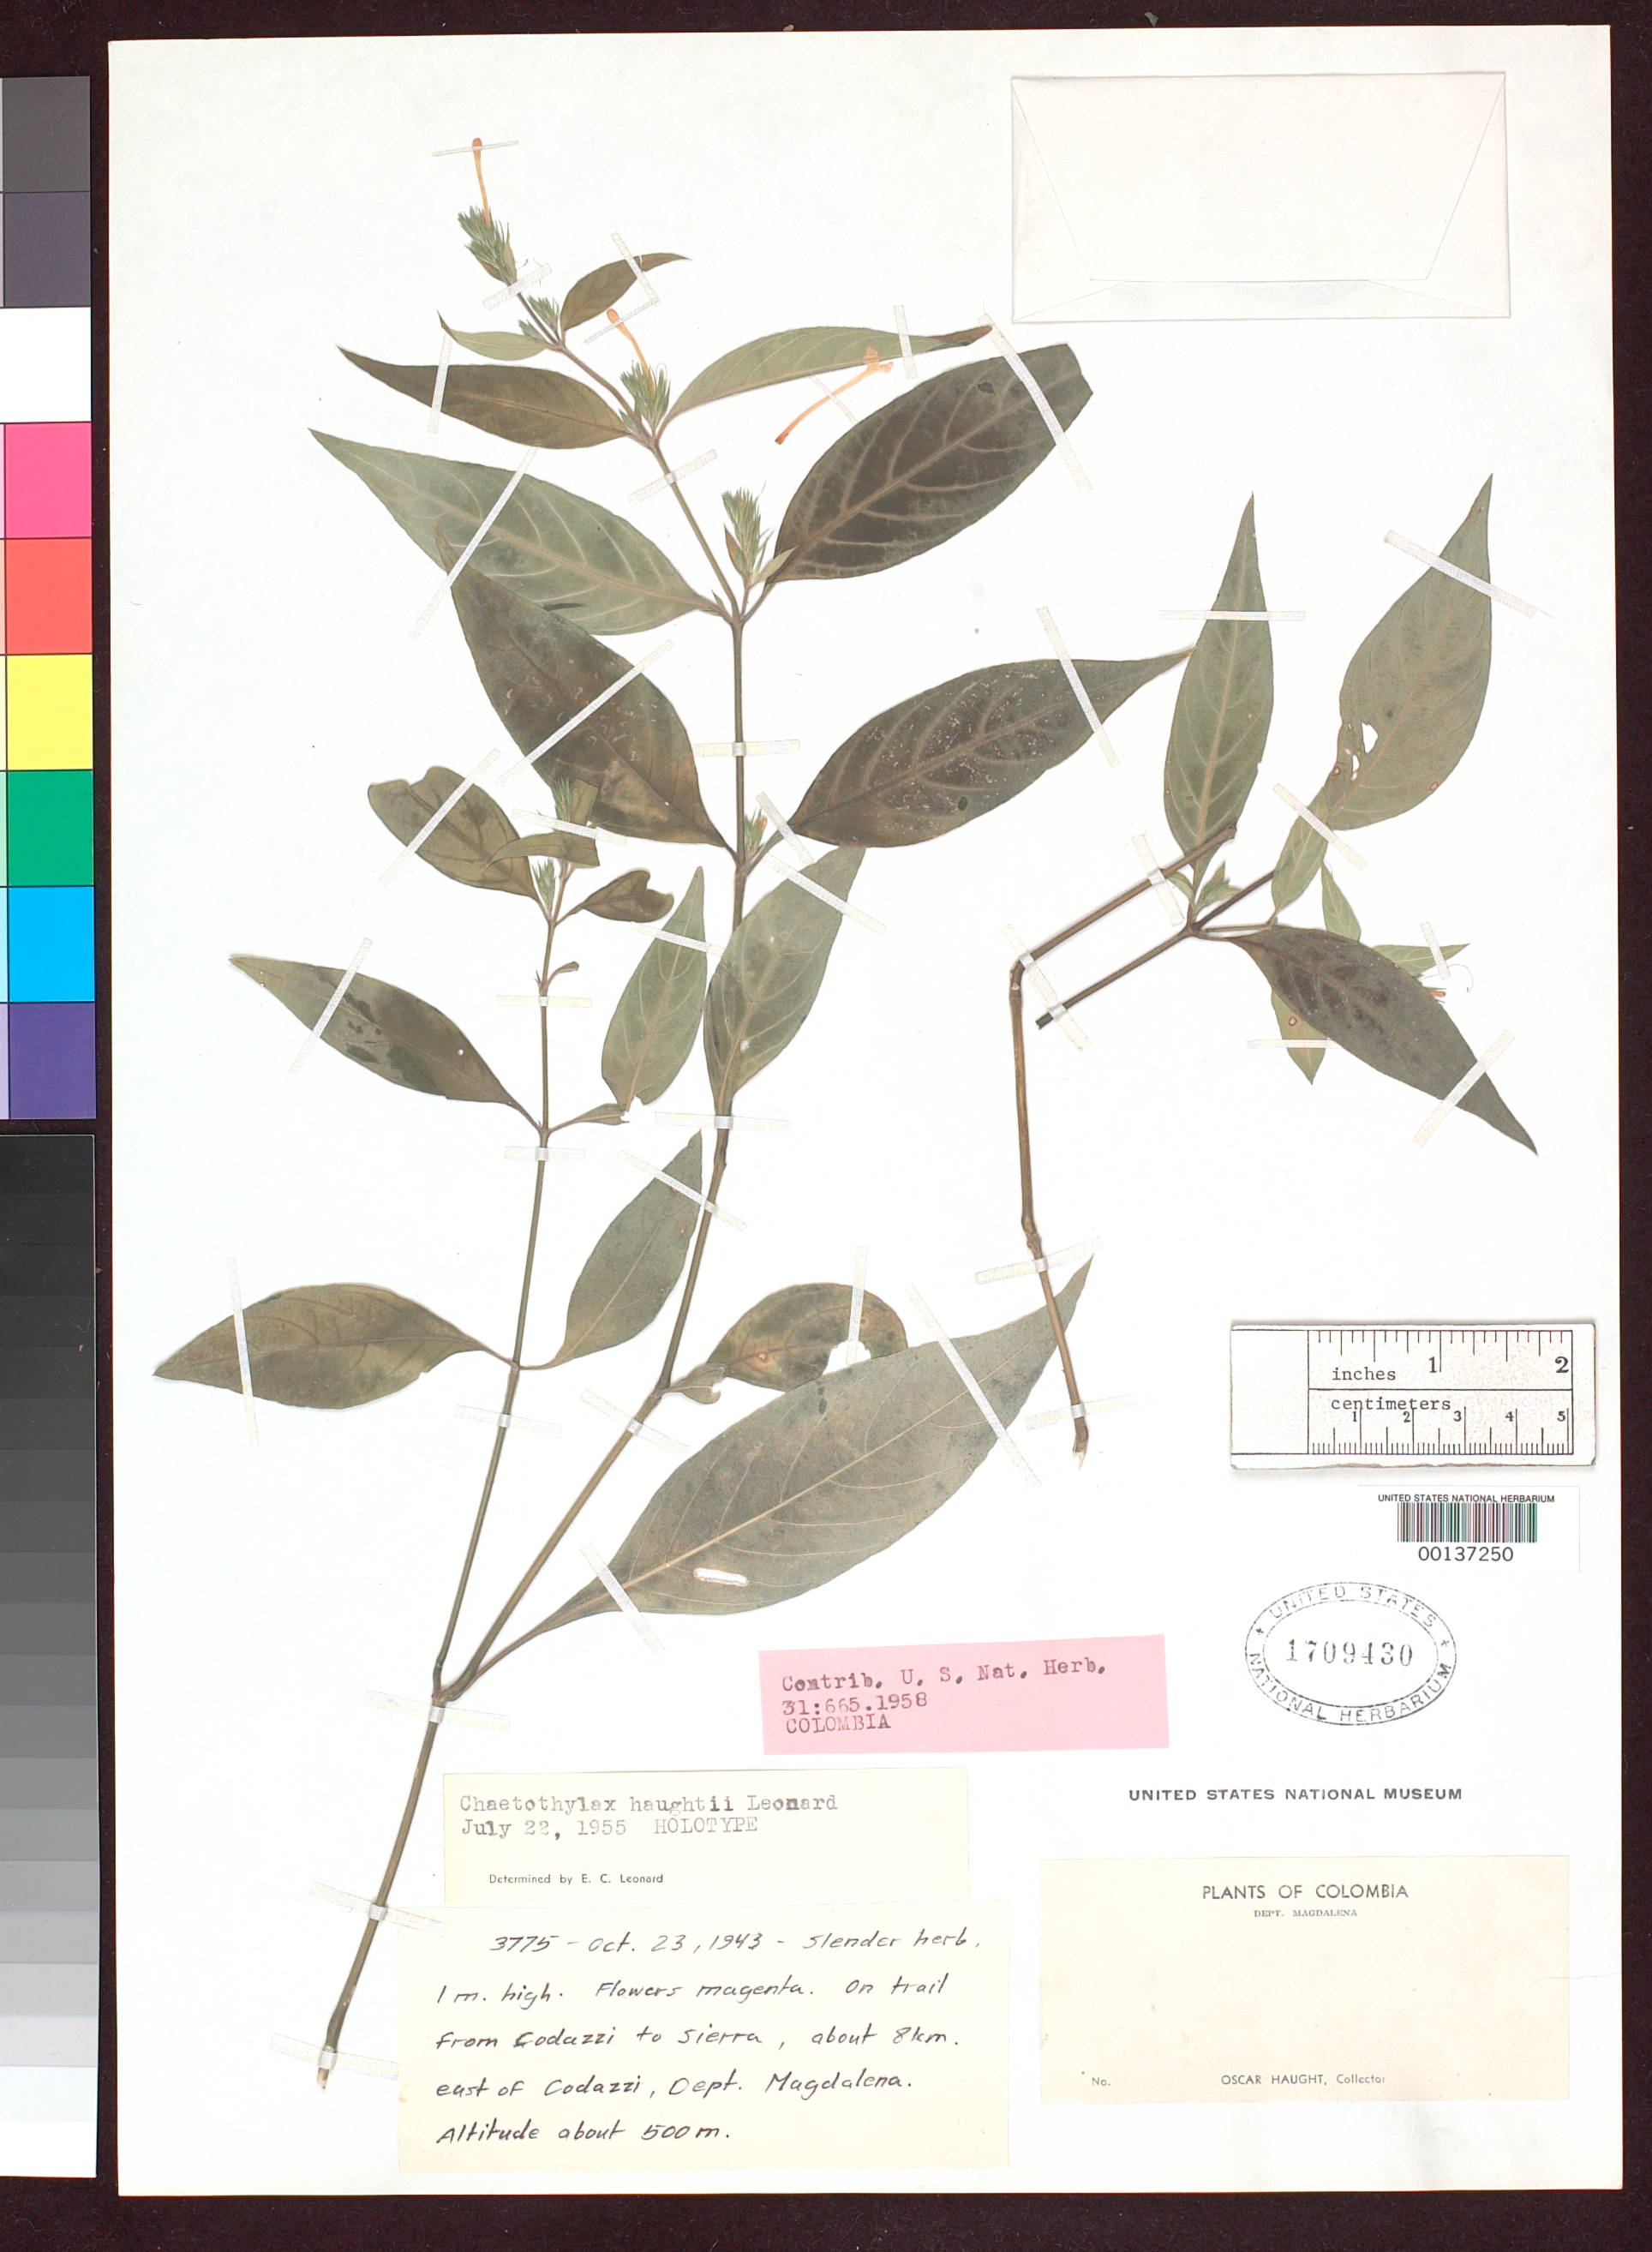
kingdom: Plantae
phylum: Tracheophyta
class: Magnoliopsida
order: Lamiales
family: Acanthaceae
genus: Chaetothylax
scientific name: Chaetothylax haughtii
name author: Leonard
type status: Holotype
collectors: O. L. Haught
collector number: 3775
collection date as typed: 23 Oct 1943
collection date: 1943-10-23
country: Colombia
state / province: Magdalena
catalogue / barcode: US 1709430